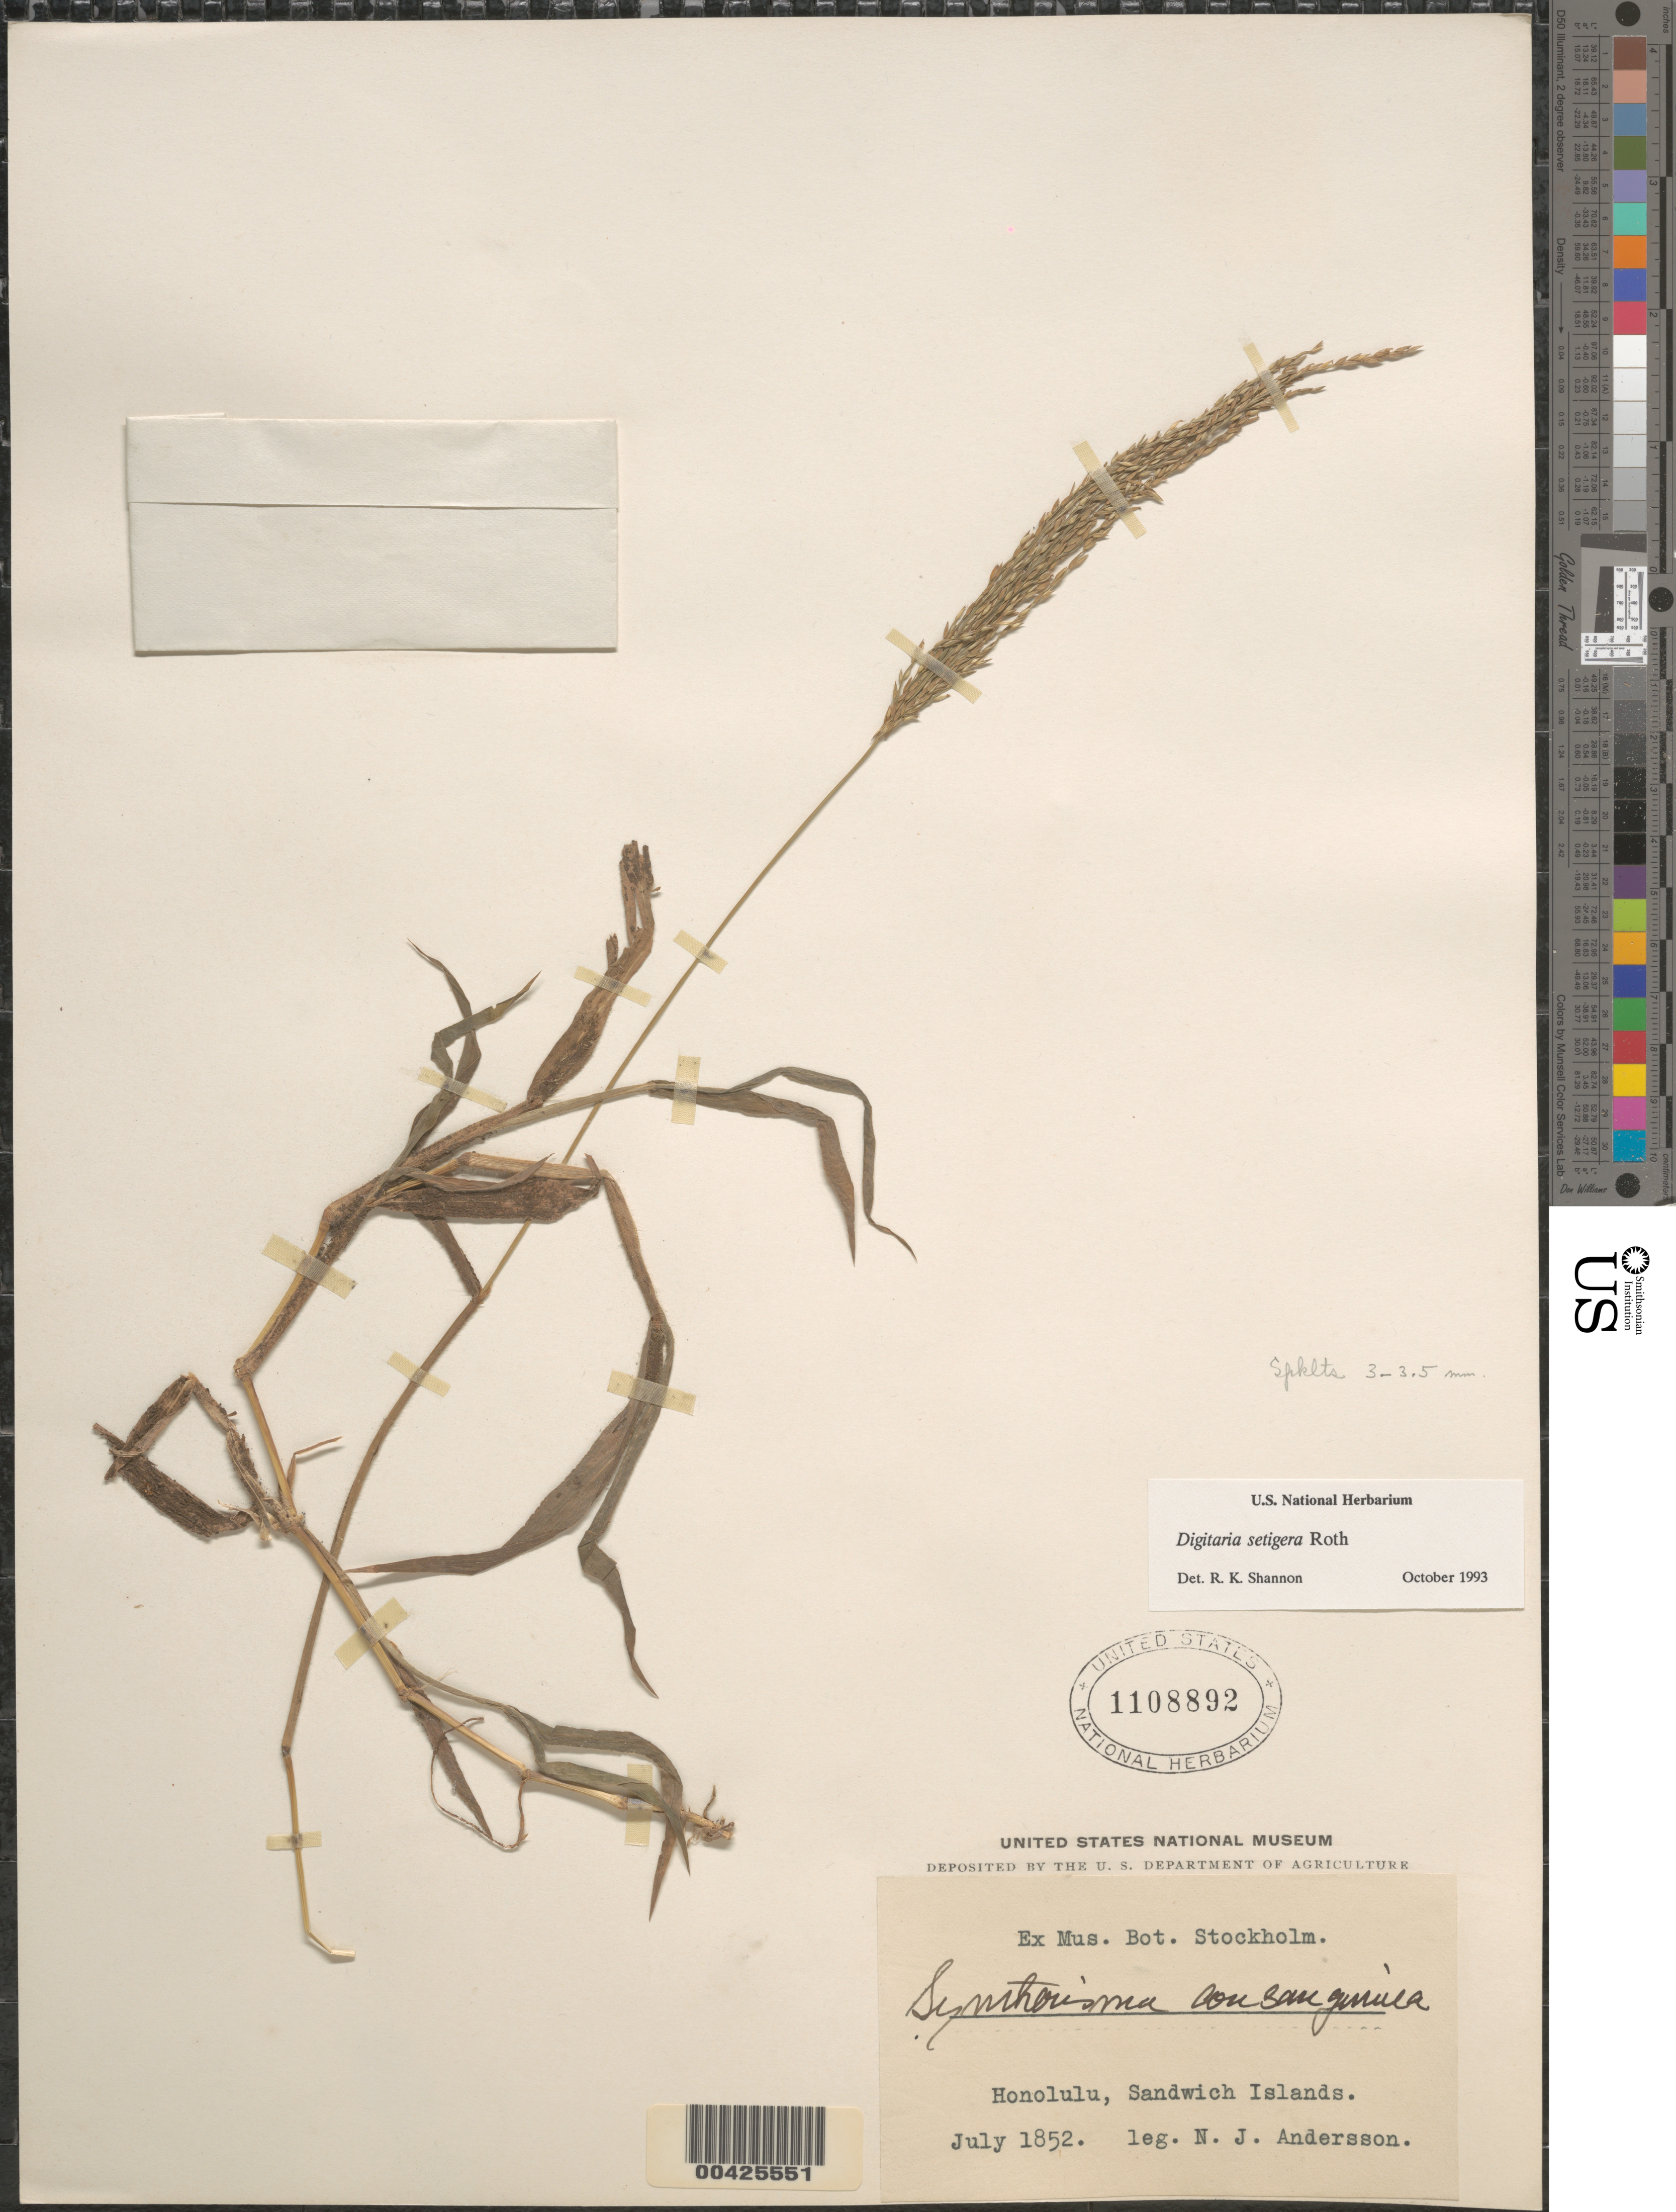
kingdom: Plantae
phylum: Tracheophyta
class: Liliopsida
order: Poales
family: Poaceae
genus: Digitaria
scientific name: Digitaria setigera var. setigera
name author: Roth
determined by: Faccenda, K.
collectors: N. J. Andersson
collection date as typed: Jul 1852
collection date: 1852-07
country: United States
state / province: Hawaii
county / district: Honolulu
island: Oahu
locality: Honolulu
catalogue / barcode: US 1108892